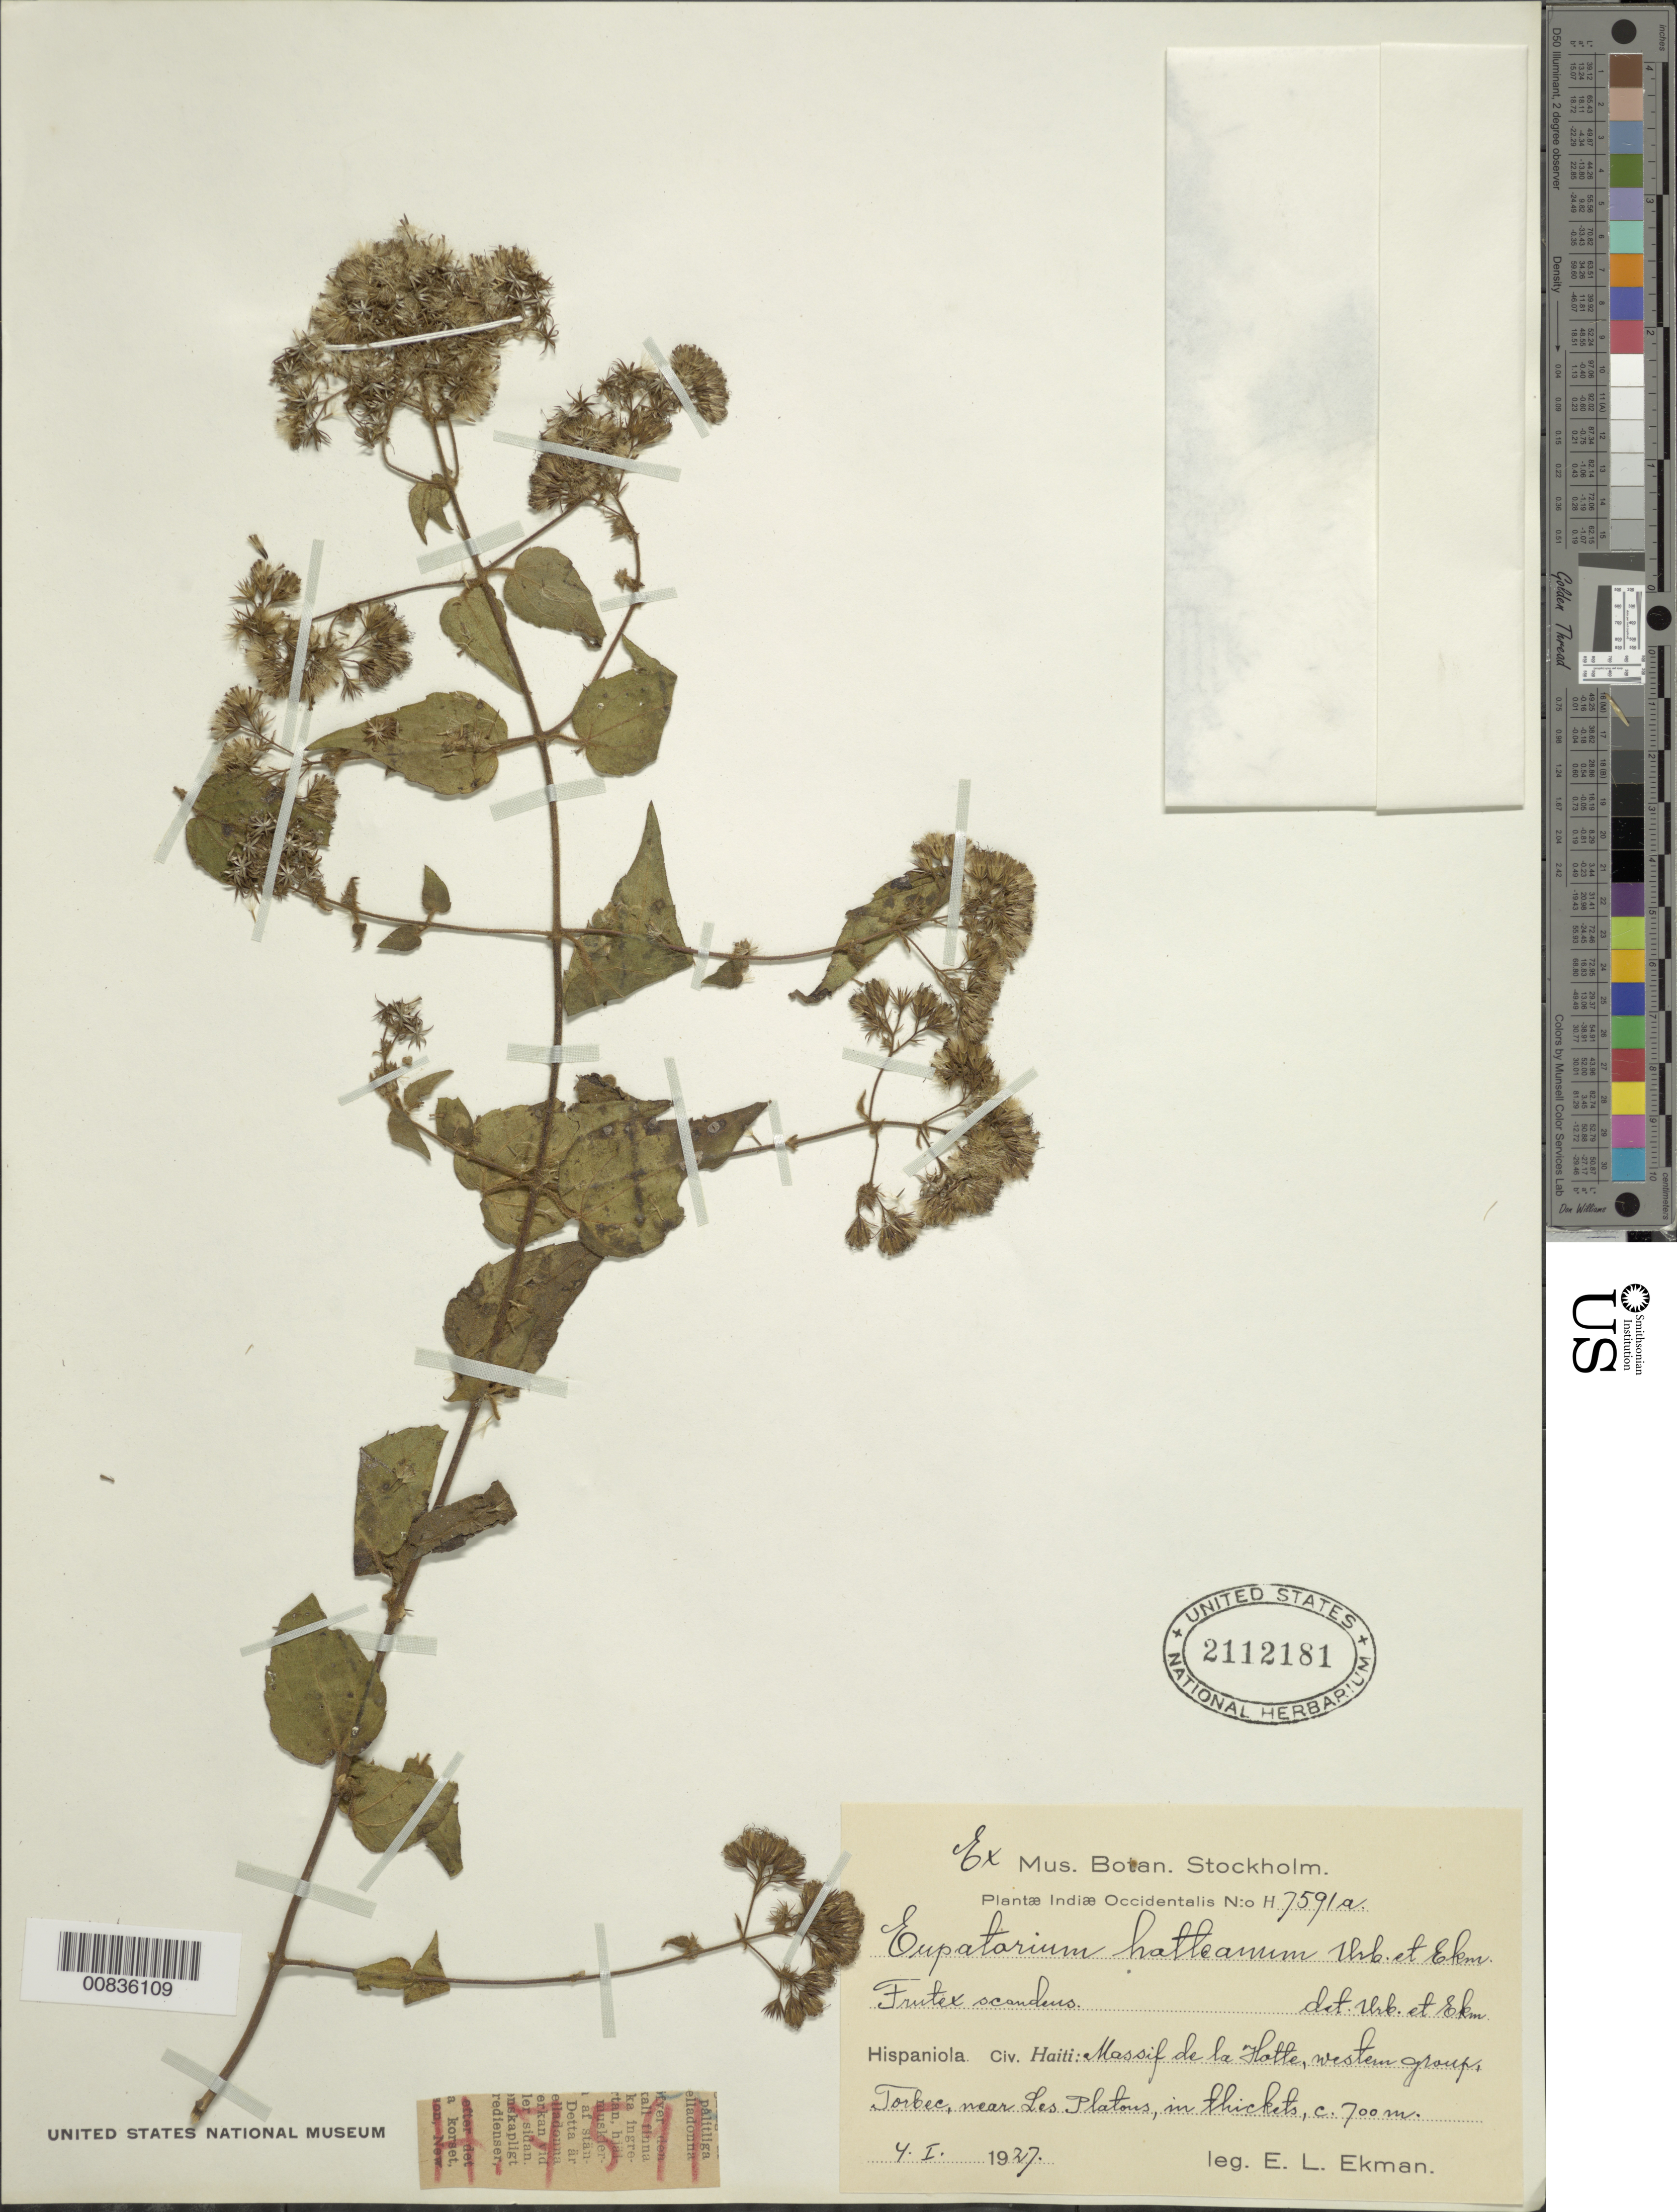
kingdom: Plantae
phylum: Tracheophyta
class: Magnoliopsida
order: Asterales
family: Asteraceae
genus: Koanophyllon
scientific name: Koanophyllon hotteanum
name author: (Urb. & Ekman) R.M. King & H. Rob.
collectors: E. L. Ekman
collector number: H 7591A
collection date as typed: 04 Jan 1927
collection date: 1927-01-04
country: Haiti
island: Hispaniola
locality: Massif de la Hotte, western group, Torbec, near Les Platous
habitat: In thickets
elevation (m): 700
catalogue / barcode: US 2112181